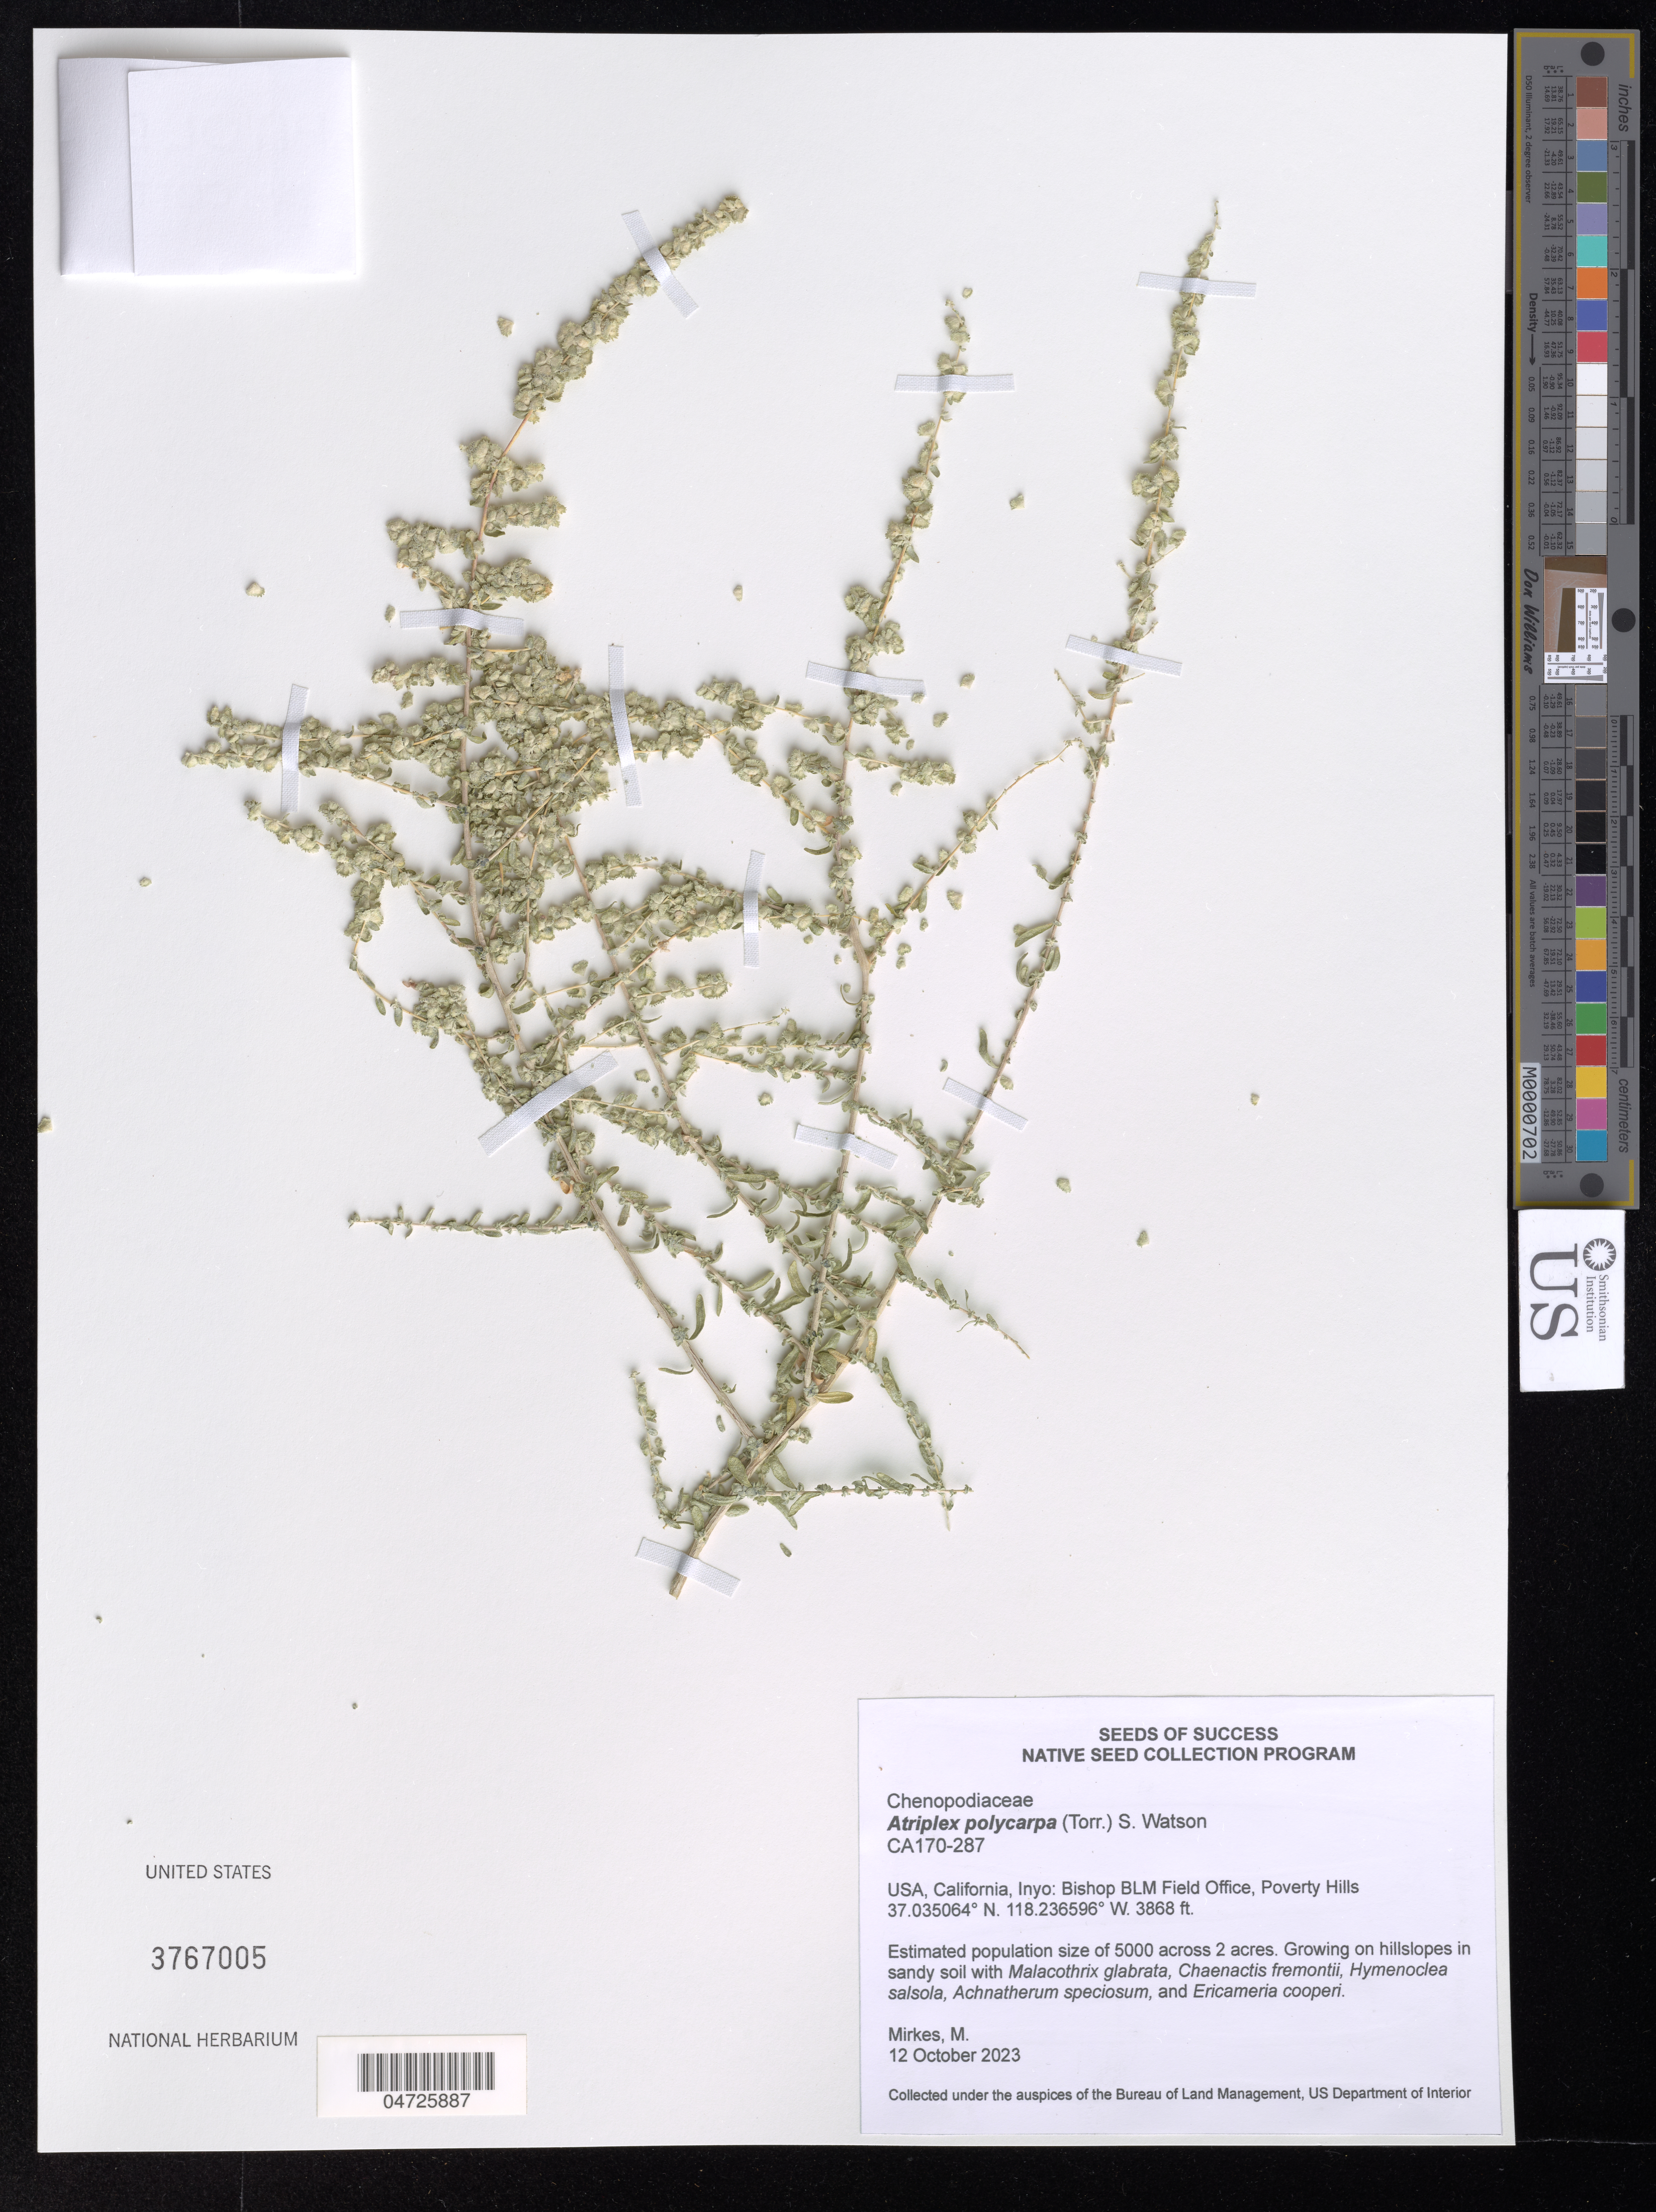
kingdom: Plantae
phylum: Tracheophyta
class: Magnoliopsida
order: Caryophyllales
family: Amaranthaceae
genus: Atriplex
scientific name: Atriplex polycarpa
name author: (Torr.) S. Watson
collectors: M. Mirkes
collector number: CA170-287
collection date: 2023-10-12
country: United States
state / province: California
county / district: Inyo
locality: Inyo: Bishop BLM Field Office, Poverty Hills.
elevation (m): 1179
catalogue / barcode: US 3767005